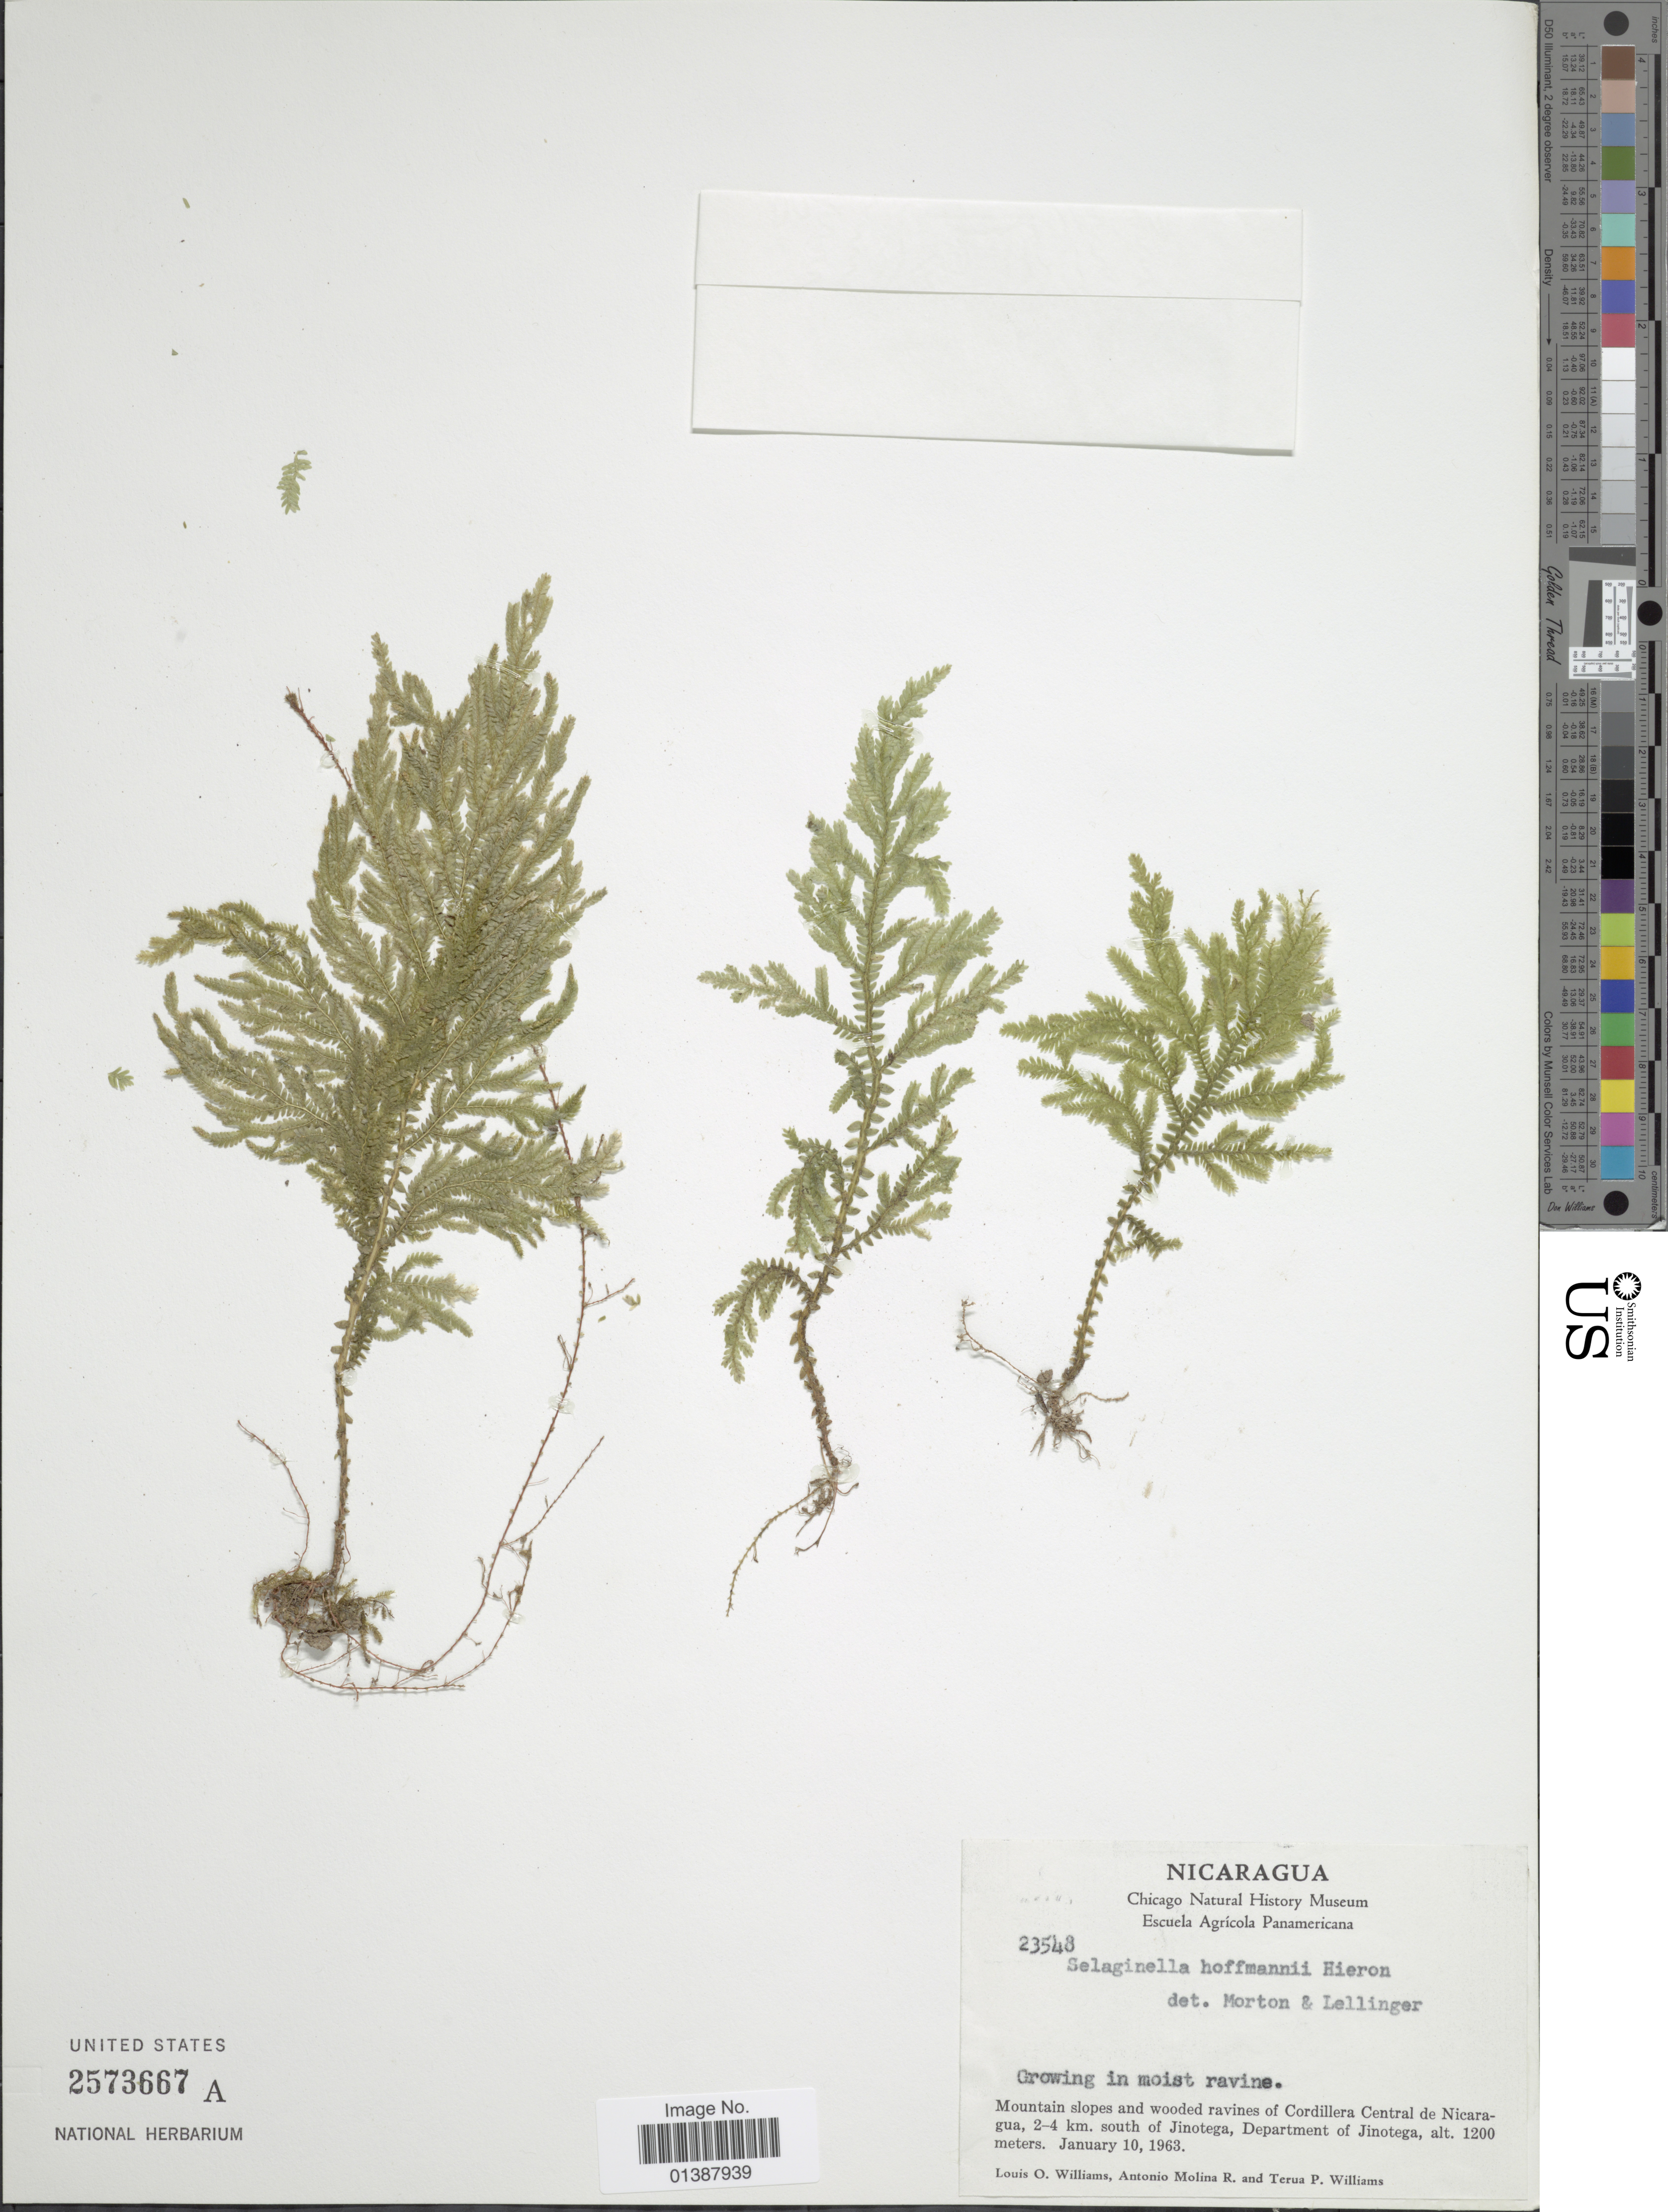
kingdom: Plantae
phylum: Tracheophyta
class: Lycopodiopsida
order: Selaginellales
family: Selaginellaceae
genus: Selaginella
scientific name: Selaginella hoffmannii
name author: Hieron.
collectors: L. O. Williams, A. Molina R. & T. P. Williams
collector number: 23548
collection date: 1963-01-10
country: Nicaragua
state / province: Jinotega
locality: Mountain slopes and wooded ravines of Cordillera central de Nicaragua, 2-4 km south of Jinotega, Department of Jinotega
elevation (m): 1200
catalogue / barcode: US 2573667A